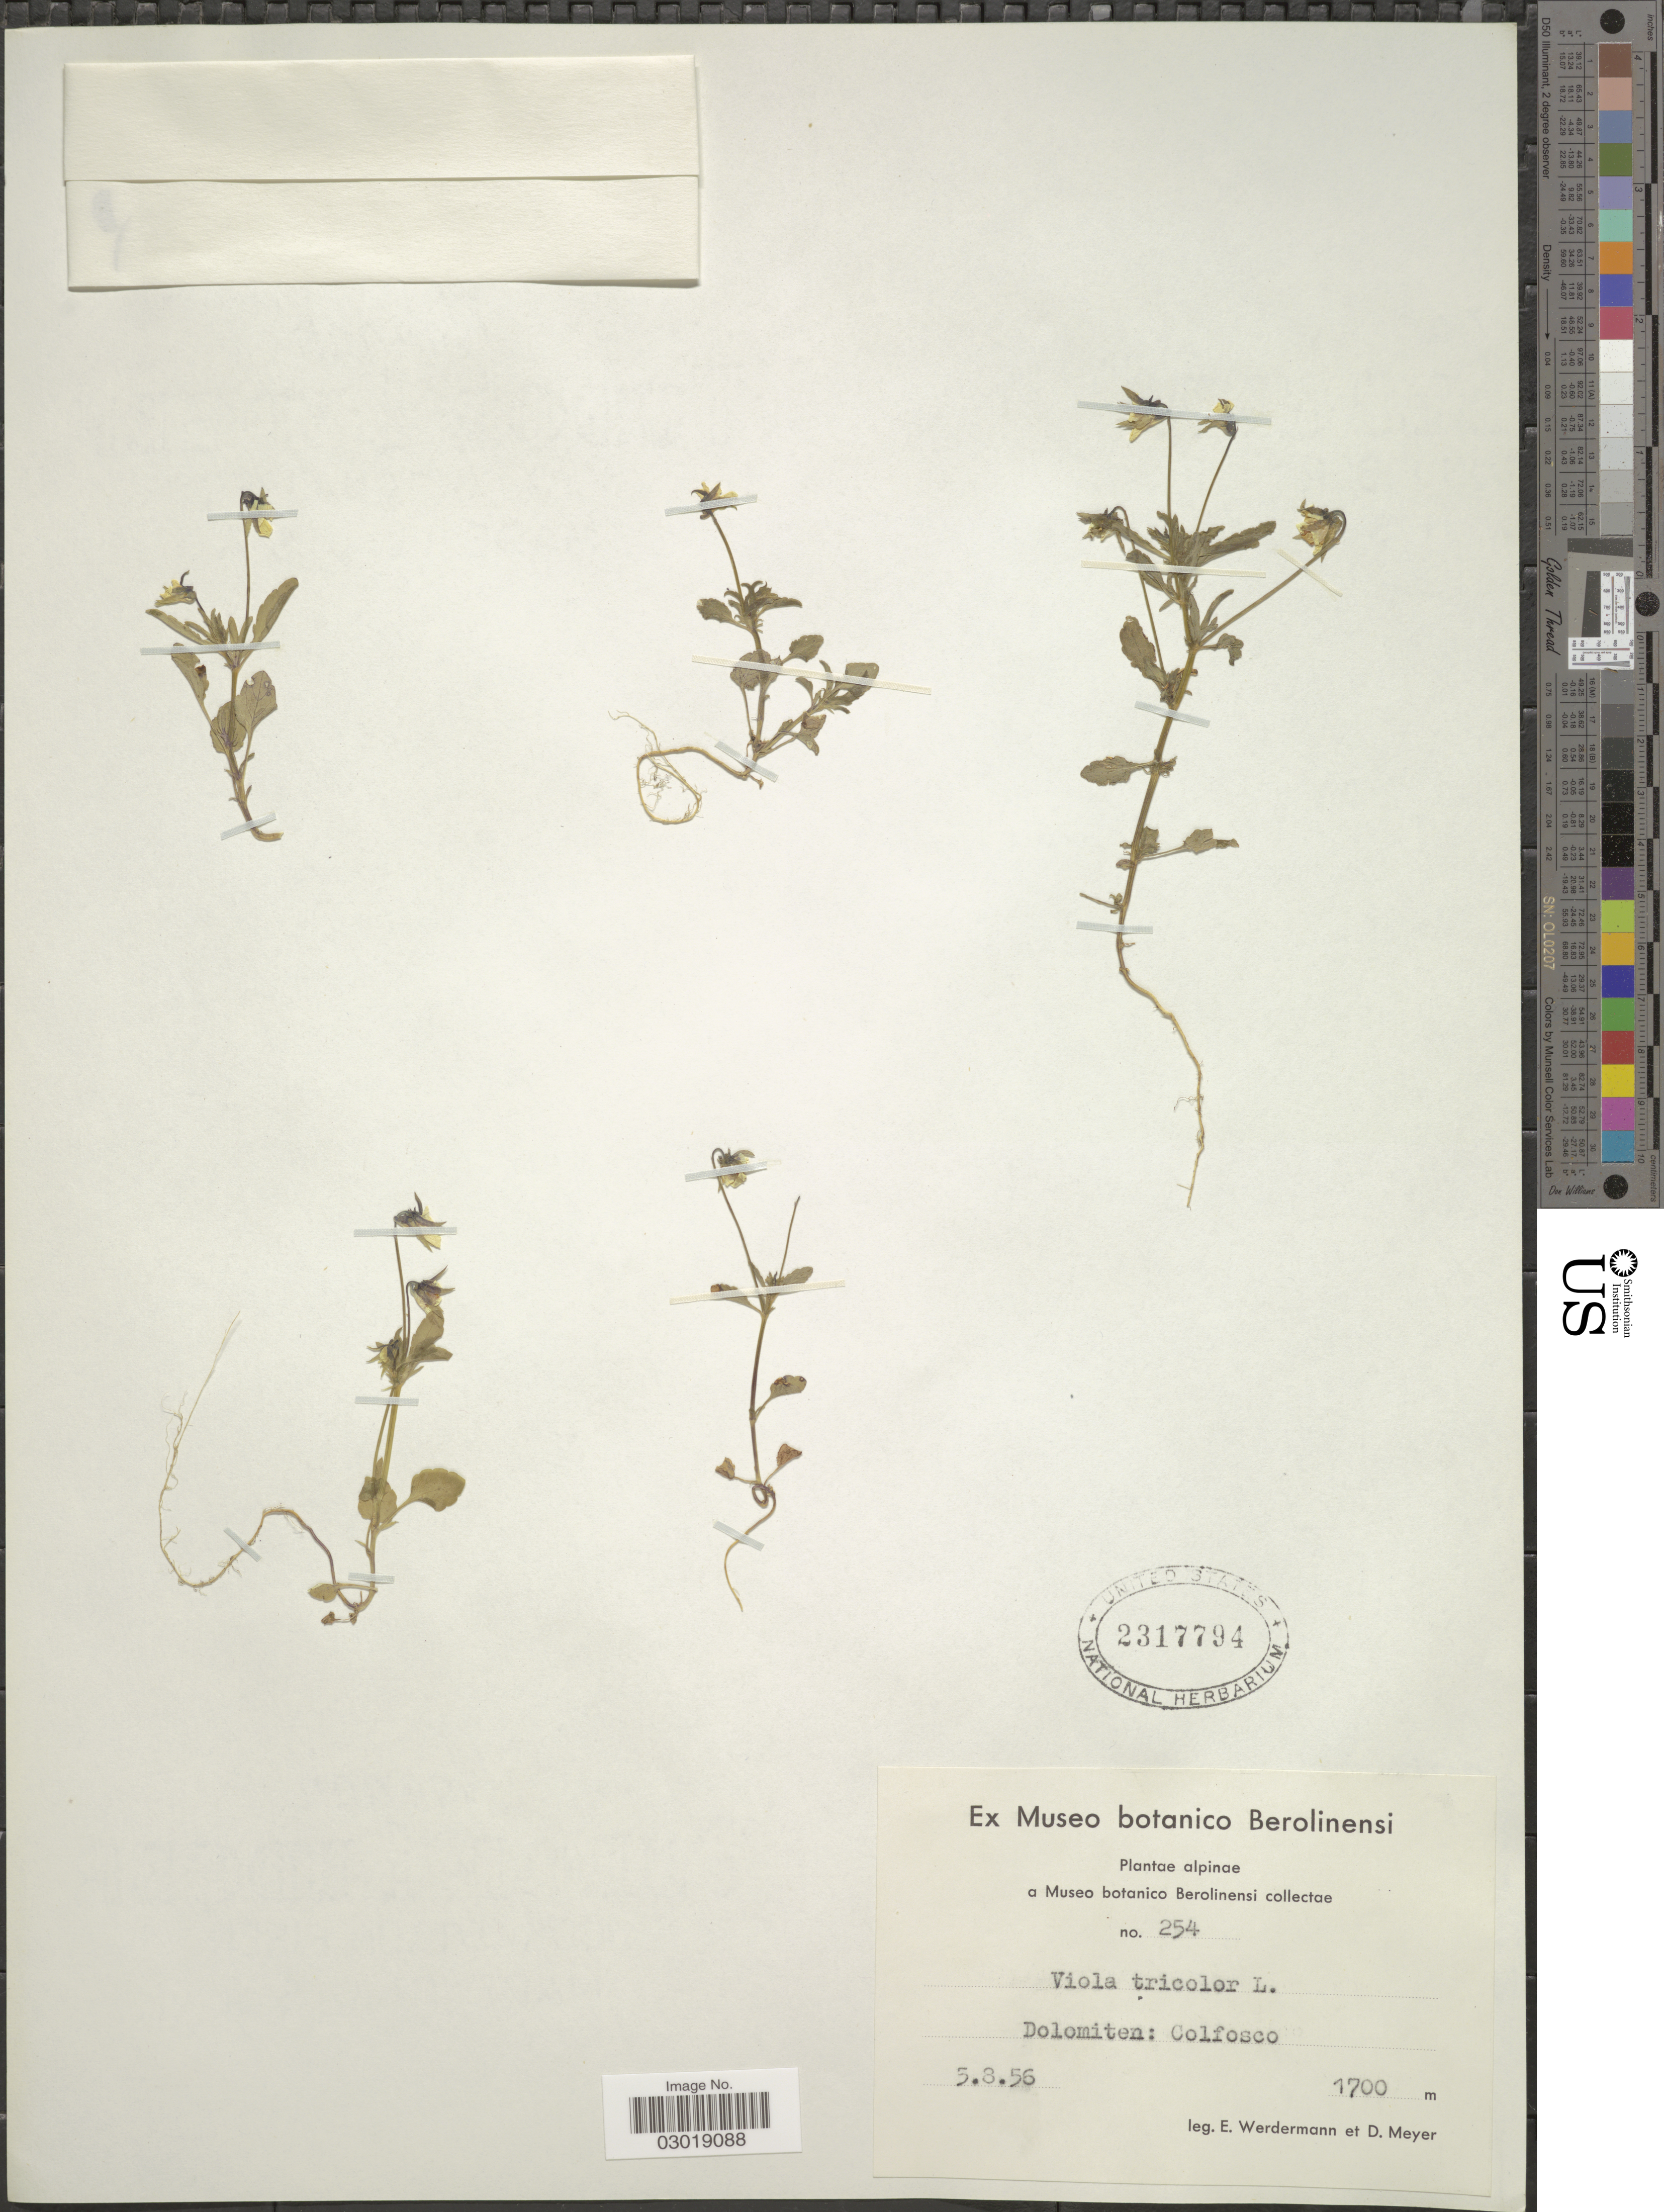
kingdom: Plantae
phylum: Tracheophyta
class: Magnoliopsida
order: Malpighiales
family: Violaceae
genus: Viola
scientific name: Viola tricolor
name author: L.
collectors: E. Werdermann & D. Meyer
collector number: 254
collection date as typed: Transcribed d/m/y: 5/8/56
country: Italy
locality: Dolomiten: Colfosco.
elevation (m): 1700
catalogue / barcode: US 2317794